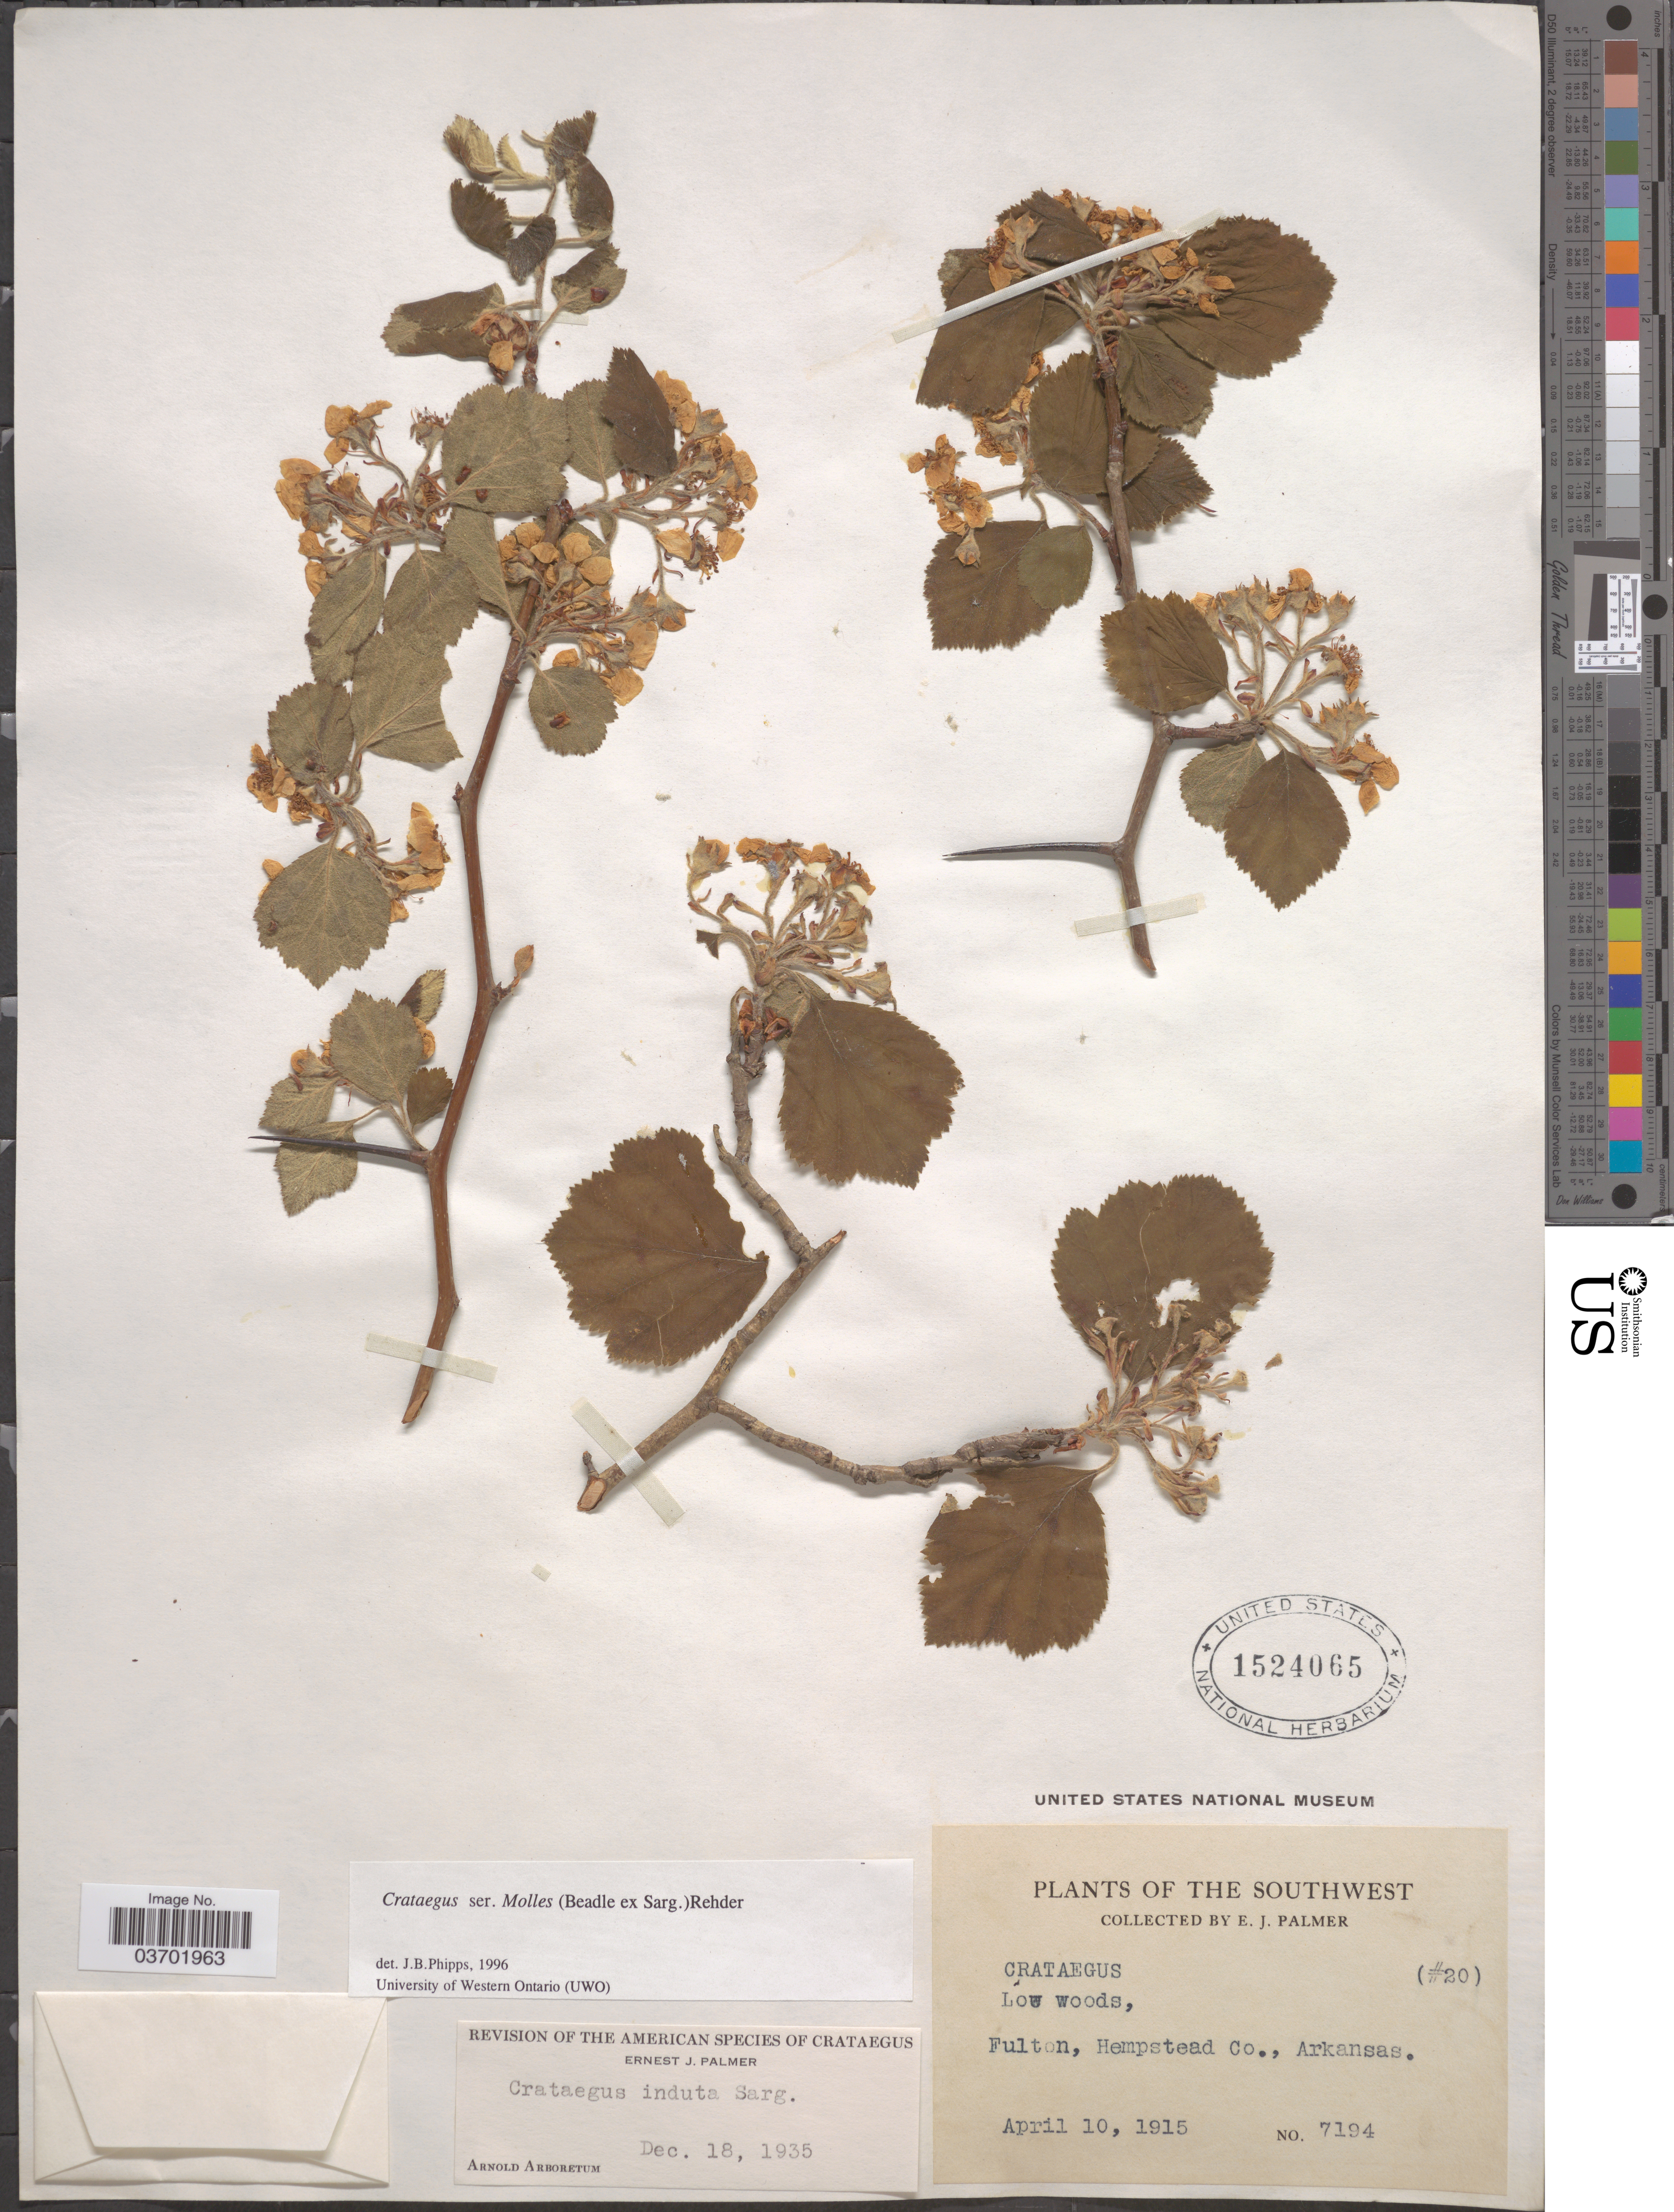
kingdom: Plantae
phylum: Tracheophyta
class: Magnoliopsida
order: Rosales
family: Rosaceae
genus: Crataegus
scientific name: Crataegus texana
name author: Buckley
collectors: E. J. Palmer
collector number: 7194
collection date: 1915-04-10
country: United States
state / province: Arkansas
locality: Southwest. Fulton, Hempstead Co.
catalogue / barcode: US 1524065